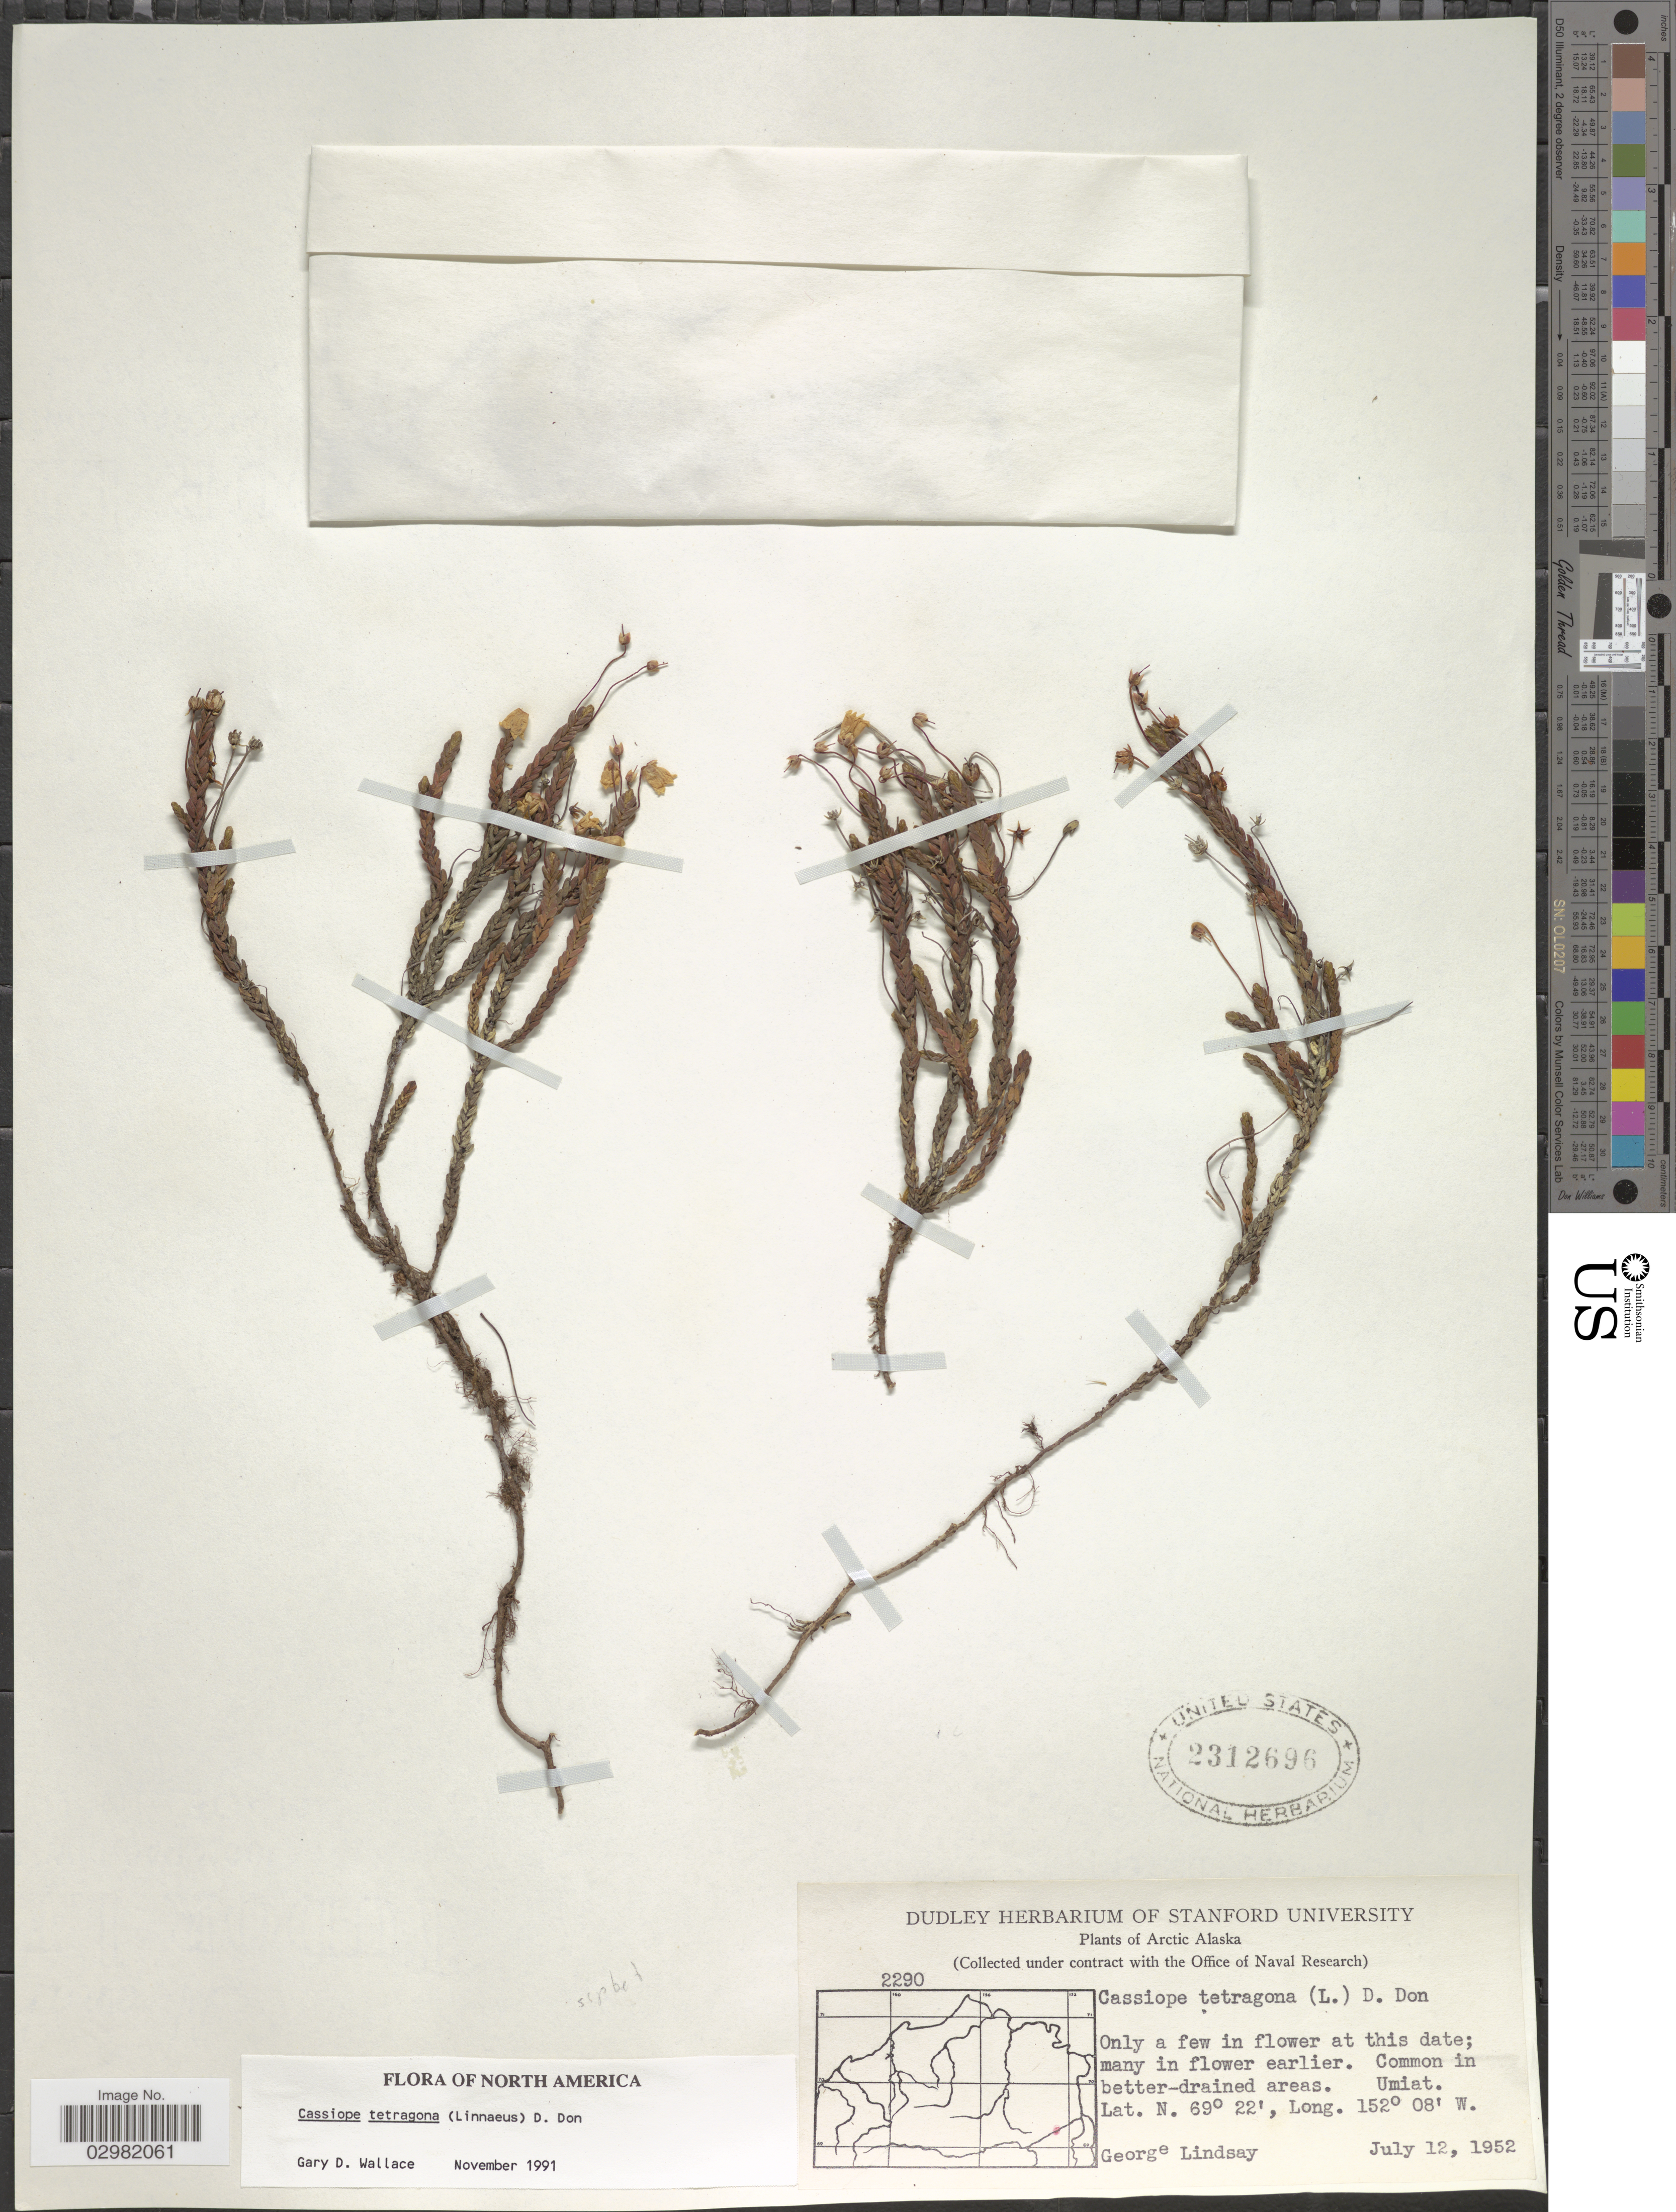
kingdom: Plantae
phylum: Tracheophyta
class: Magnoliopsida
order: Ericales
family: Ericaceae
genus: Cassiope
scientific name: Cassiope tetragona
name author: (L.) D. Don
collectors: G. Lindsay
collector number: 2290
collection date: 1953-07-12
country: United States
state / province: Alaska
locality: Arctic Alaska. Umiat.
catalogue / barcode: US 2312696